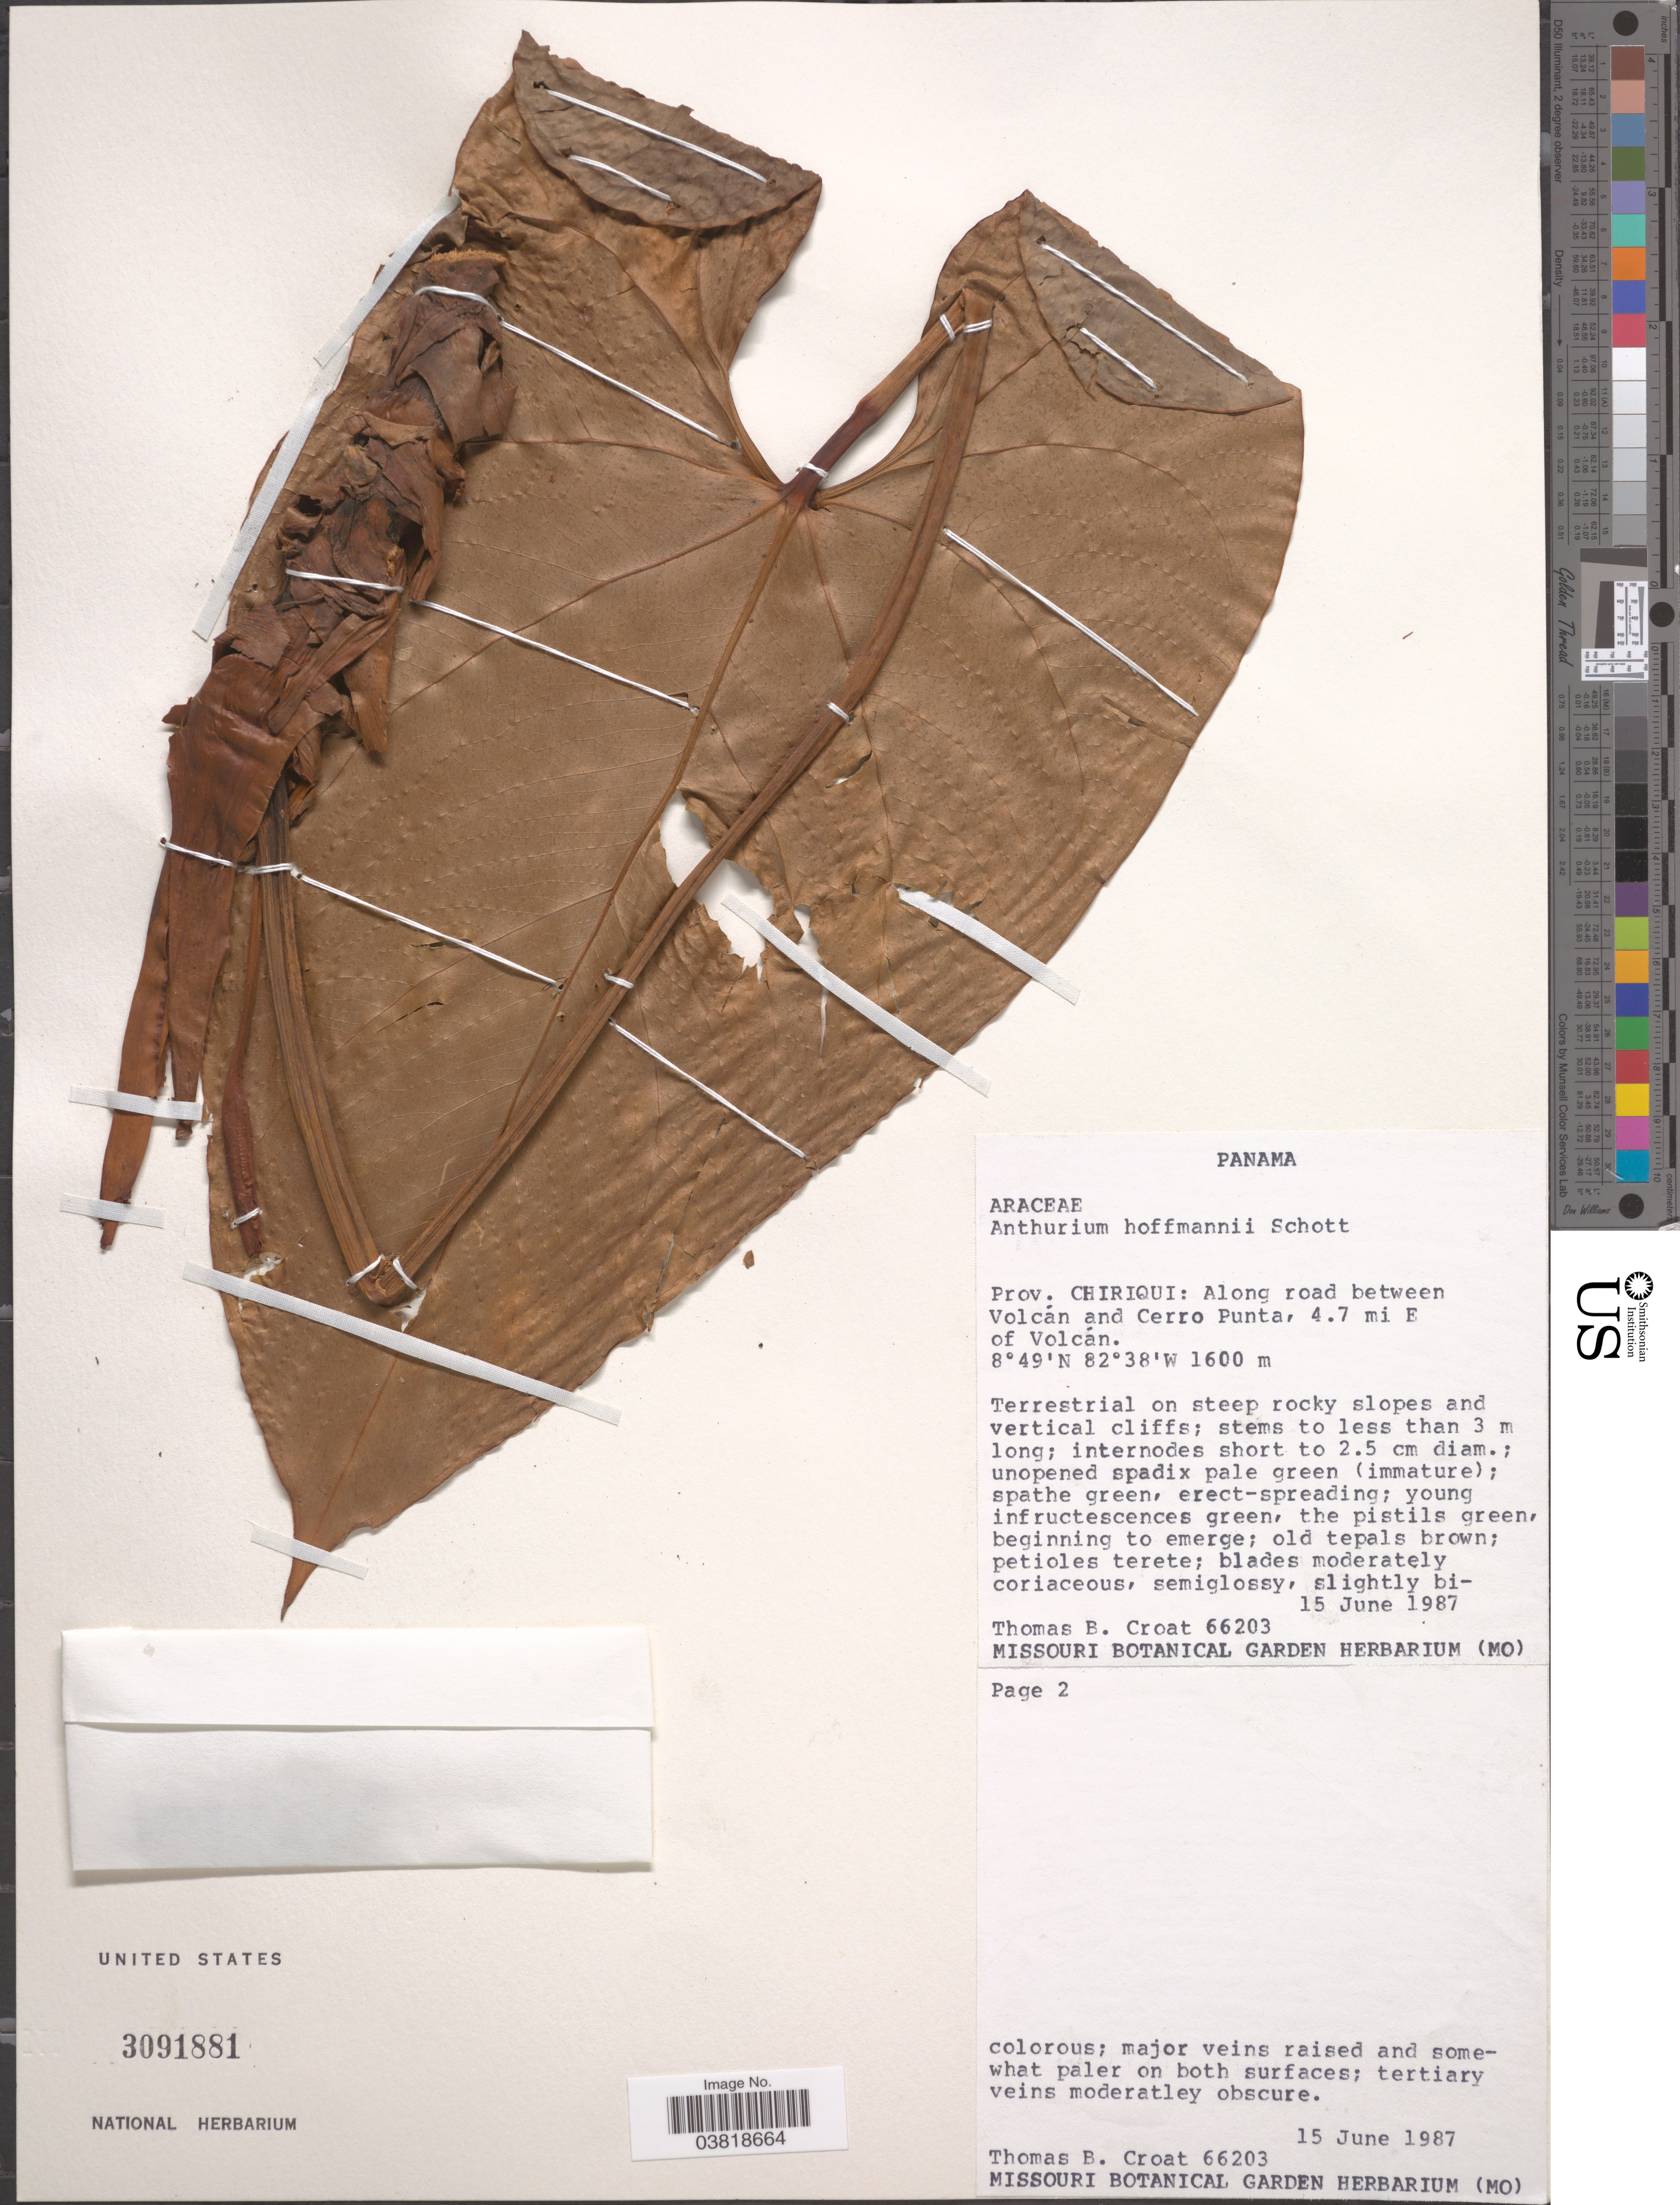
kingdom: Plantae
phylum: Tracheophyta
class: Liliopsida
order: Alismatales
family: Araceae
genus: Anthurium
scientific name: Anthurium hoffmanni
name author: Schott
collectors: T. B. Croat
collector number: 66203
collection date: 1987-06-15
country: Panama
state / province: Chiriqui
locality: Along road between Volcán and Cerro Punta, 4.7 mi E of Volcán.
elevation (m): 1600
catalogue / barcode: US 3091881